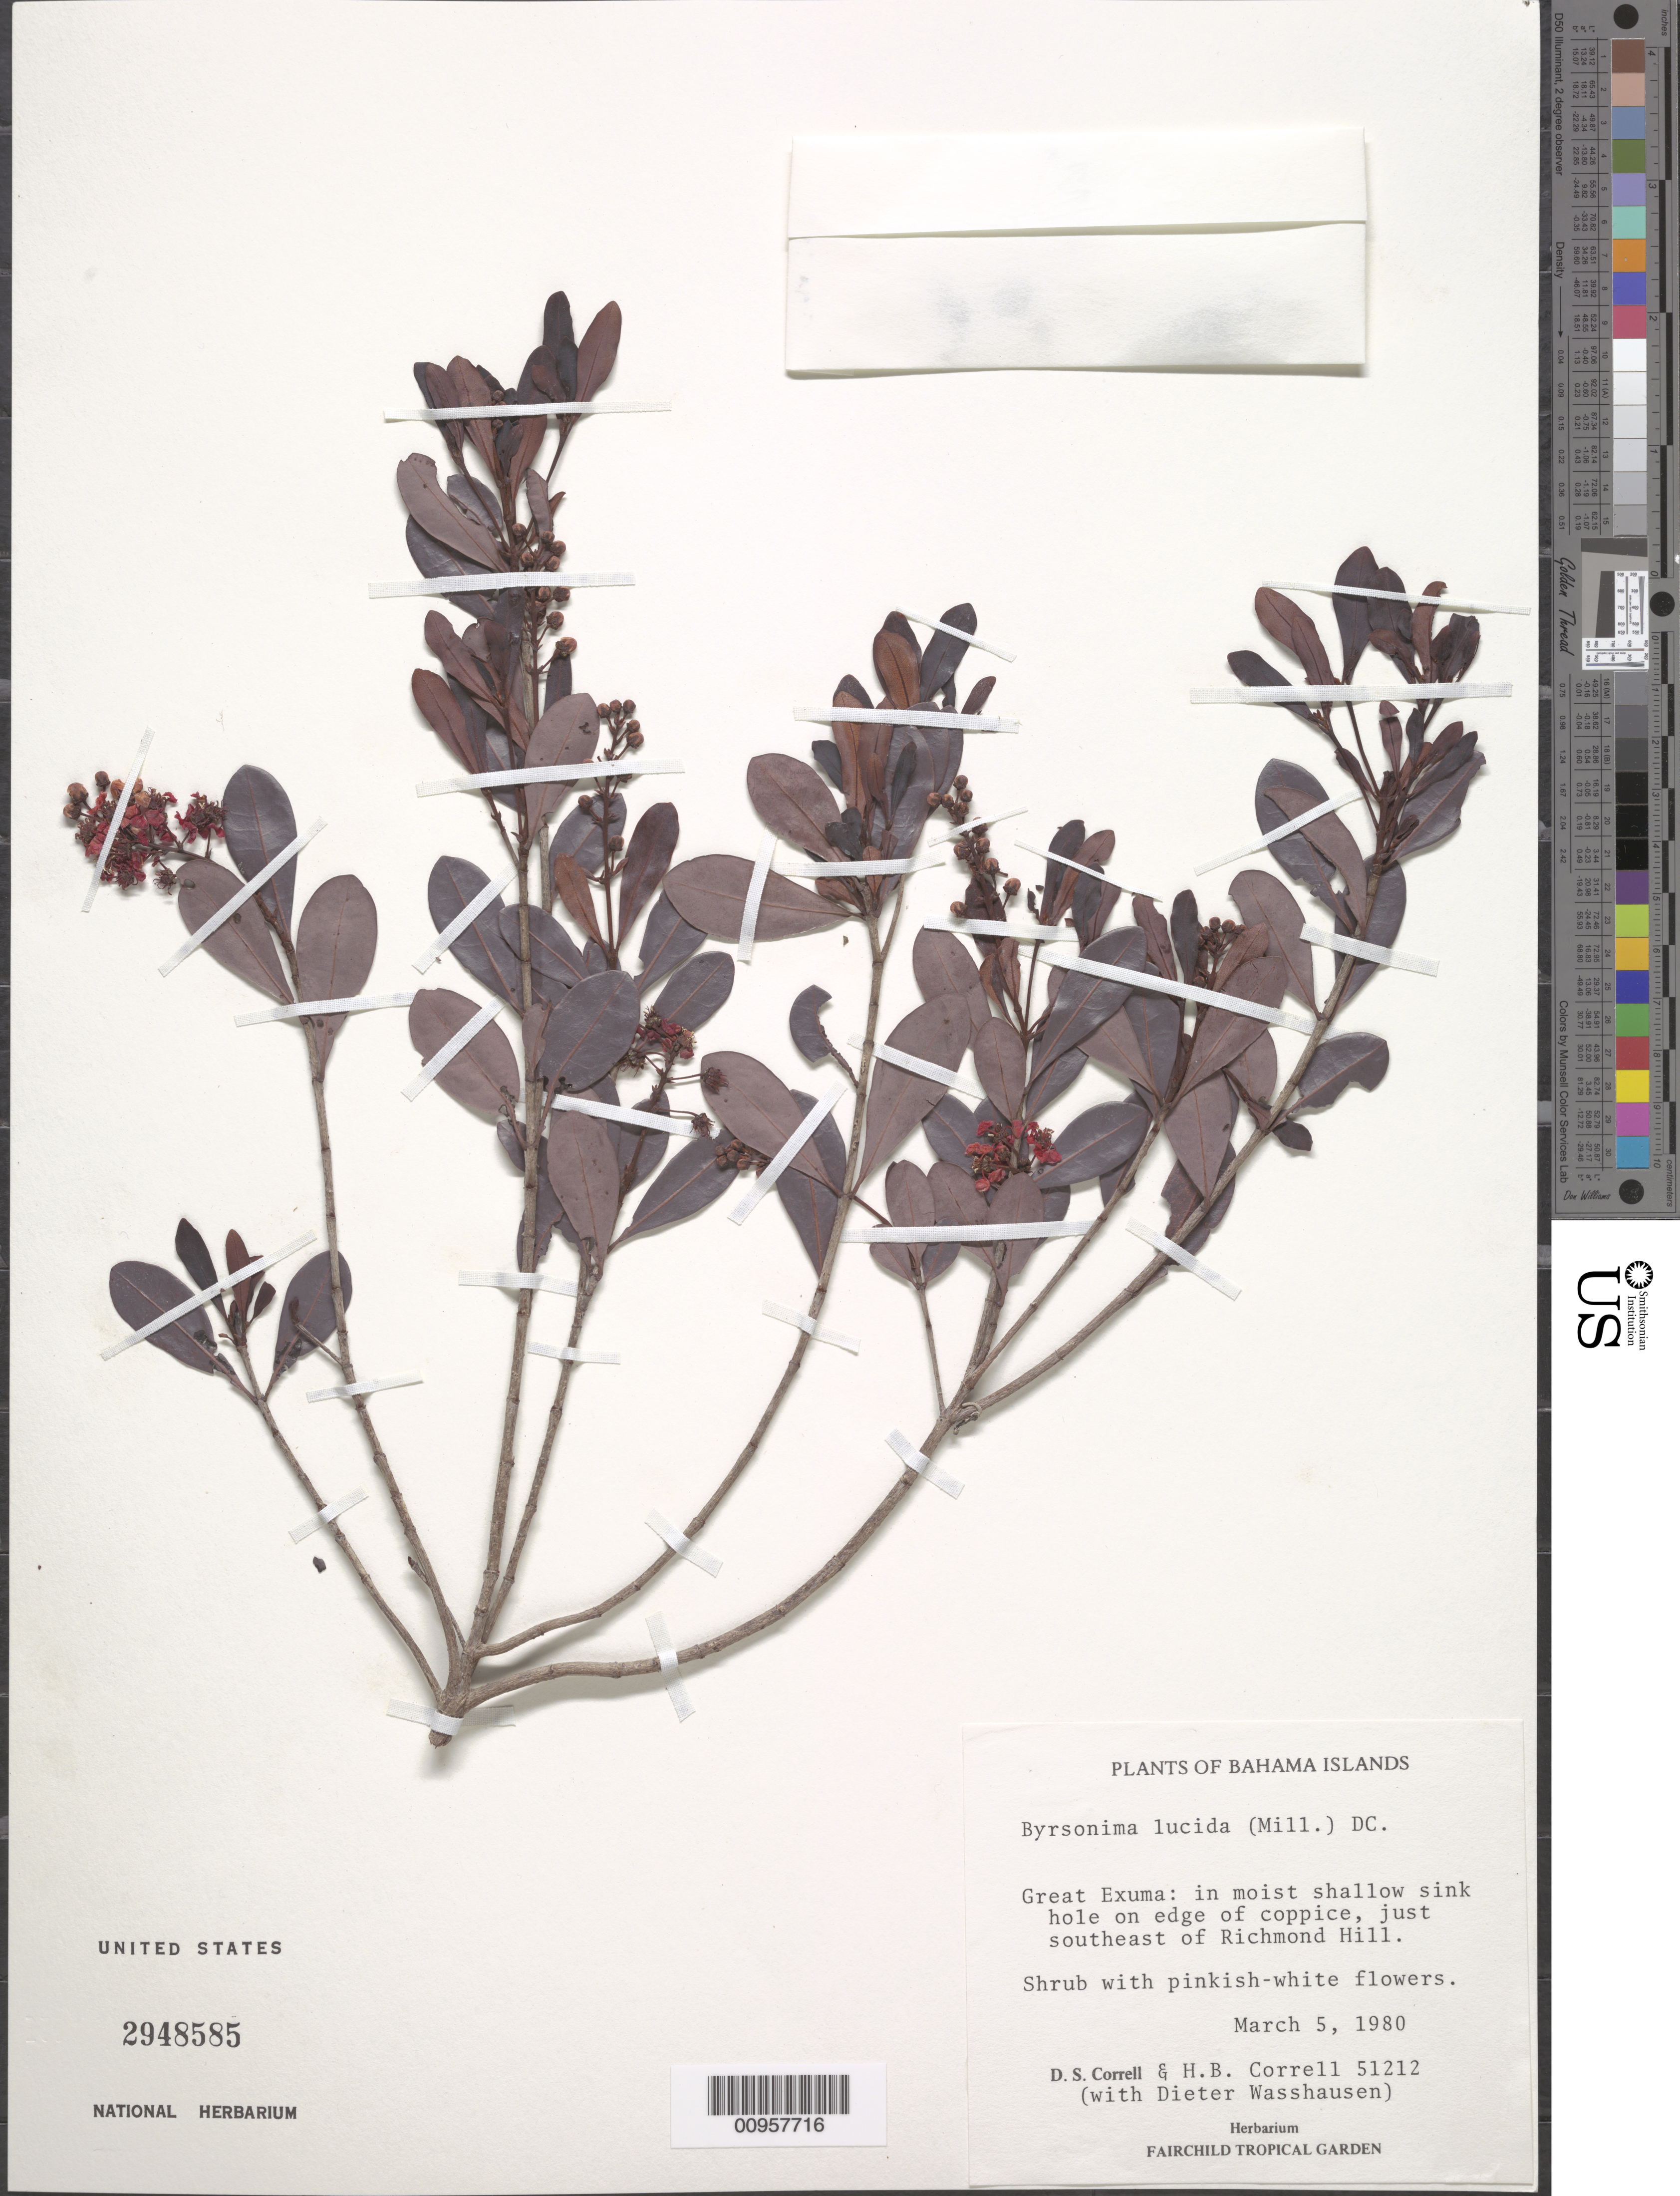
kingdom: Plantae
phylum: Tracheophyta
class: Magnoliopsida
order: Malpighiales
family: Malpighiaceae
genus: Byrsonima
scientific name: Byrsonima lucida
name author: (Mill.) DC.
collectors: D. S. Correll, H. Correll & D. C. Wasshausen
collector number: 51212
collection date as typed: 05 Mar 1980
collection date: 1980-03-05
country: Bahamas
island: Great Exuma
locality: Just SE of Richmond Hill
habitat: In moist shallow sink hole on edge of coppice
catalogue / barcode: US 2948585